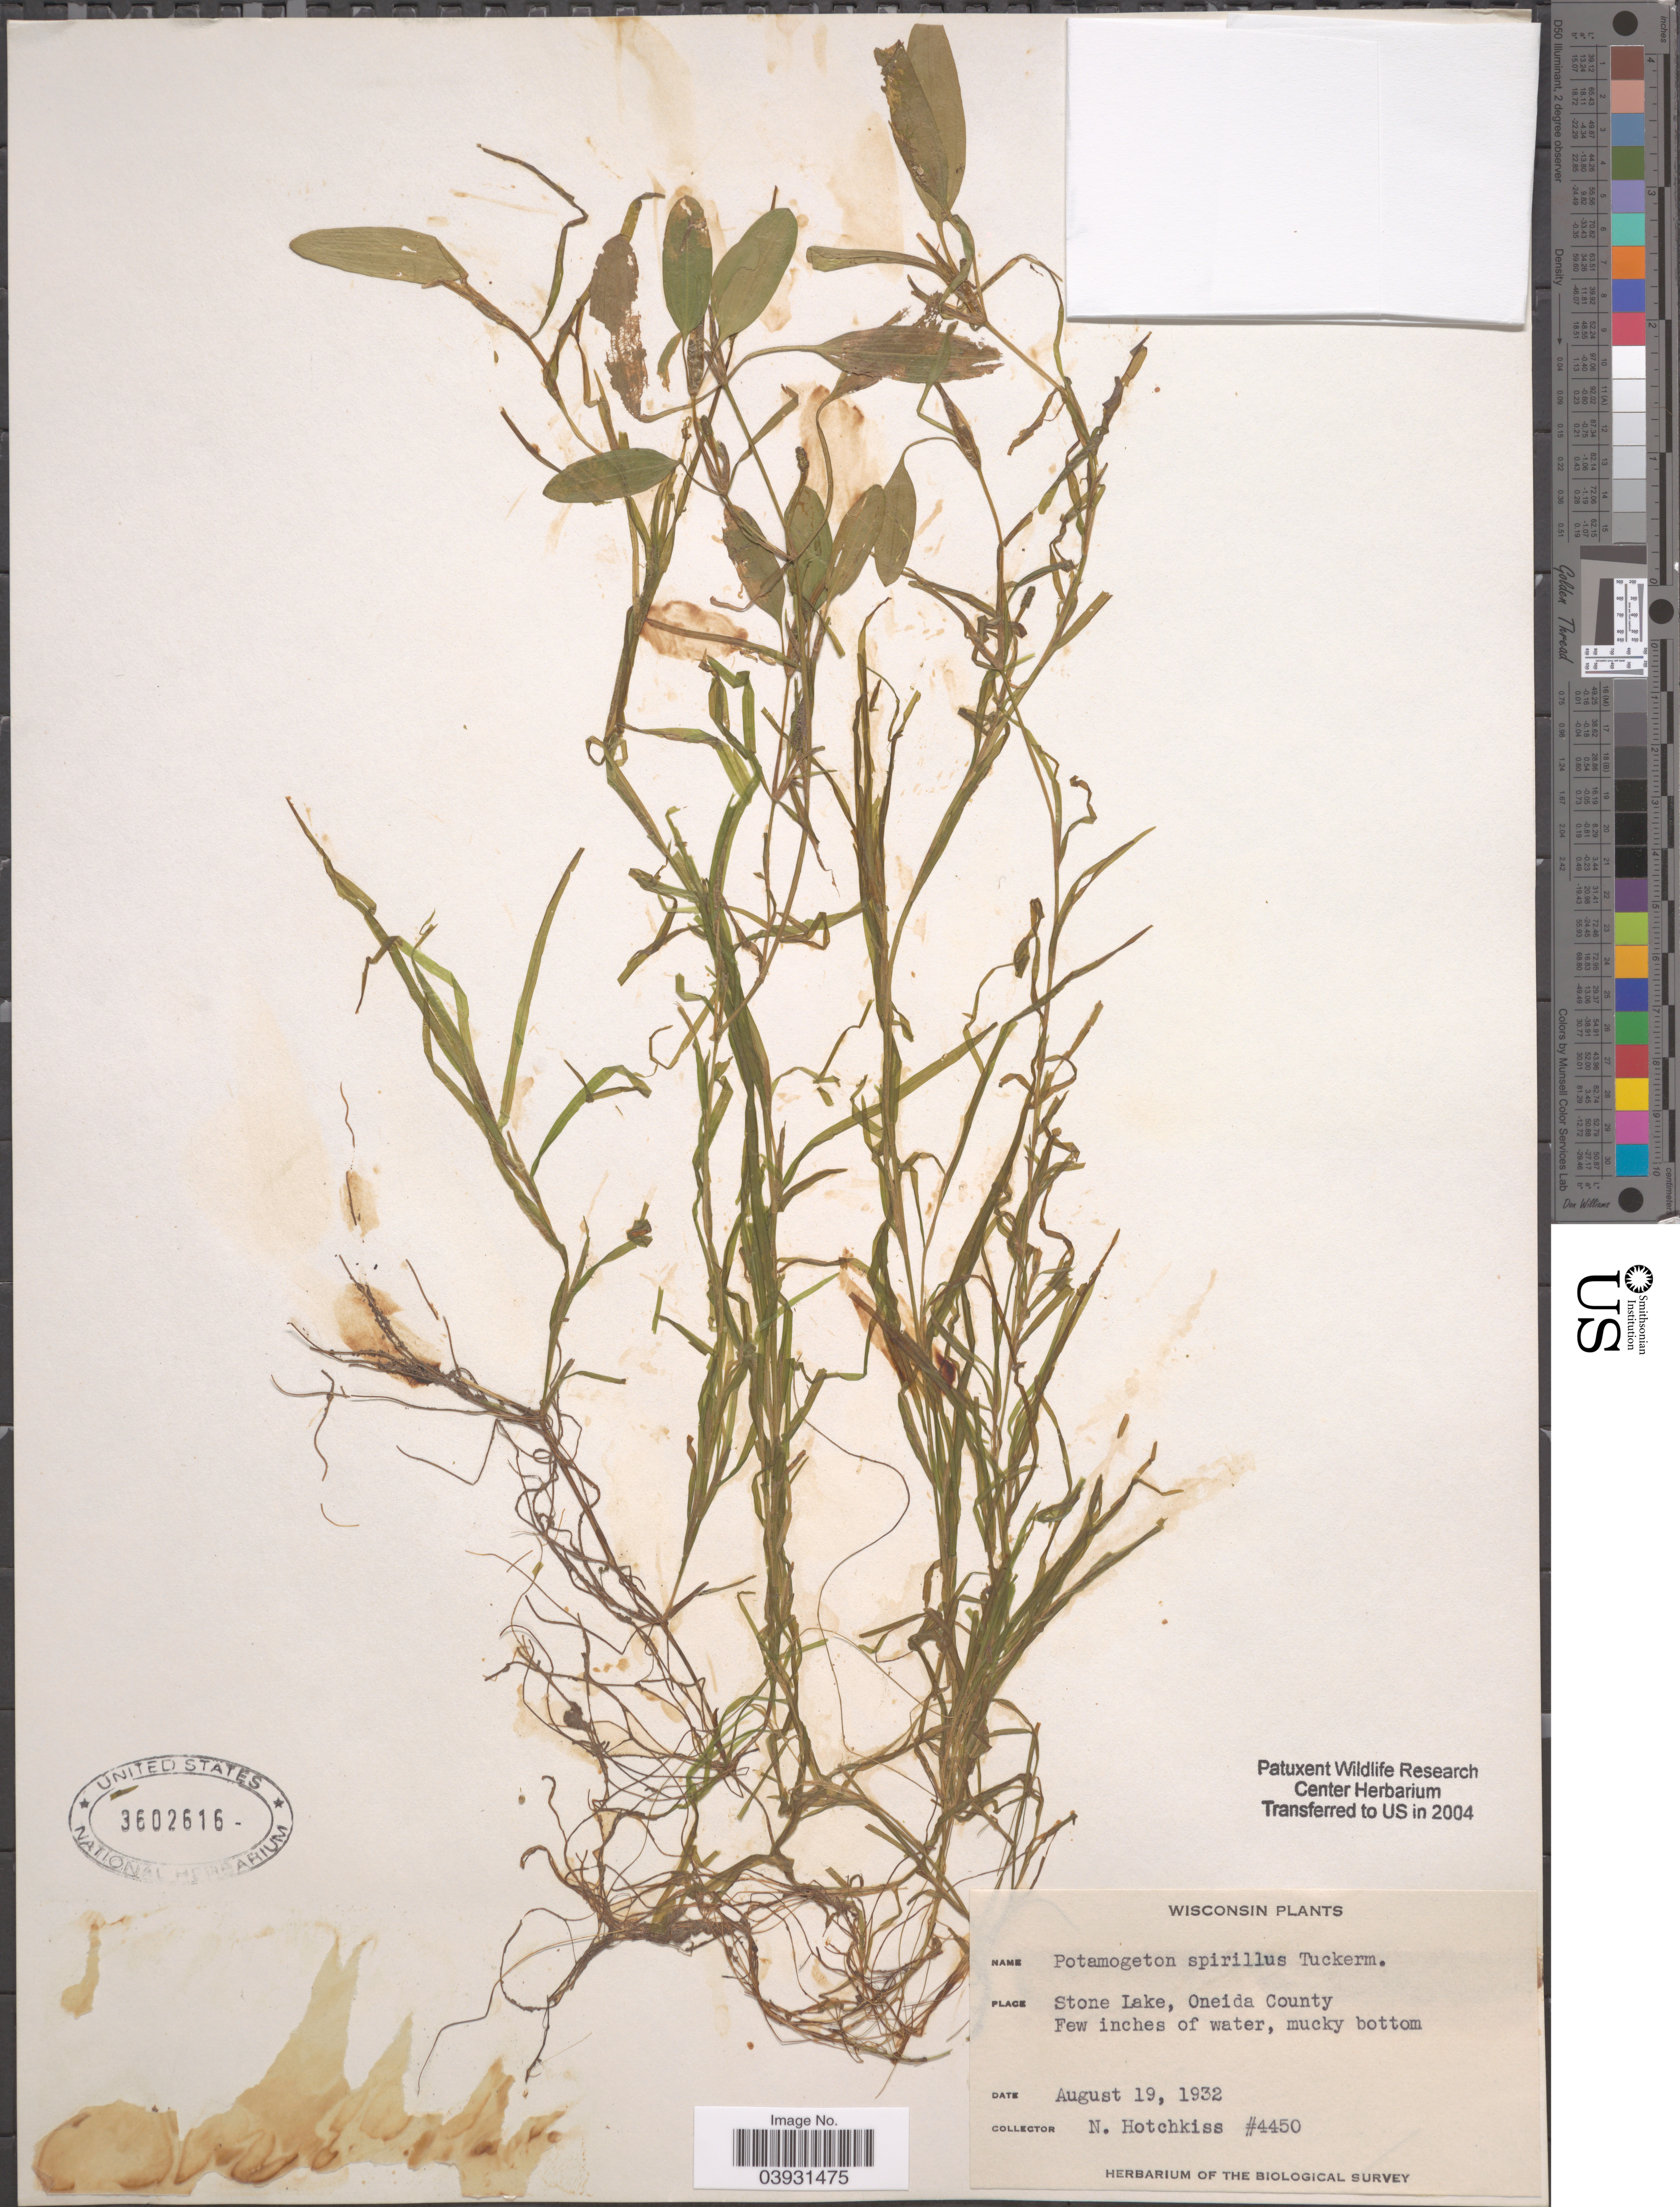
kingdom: Plantae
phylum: Tracheophyta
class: Liliopsida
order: Alismatales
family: Potamogetonaceae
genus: Potamogeton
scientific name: Potamogeton spirillus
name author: Tuck.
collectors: N. Hotchkiss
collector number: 4450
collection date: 1932-08-19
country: United States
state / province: Wisconsin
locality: Stone Lake, Oneida County.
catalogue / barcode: US 3602616